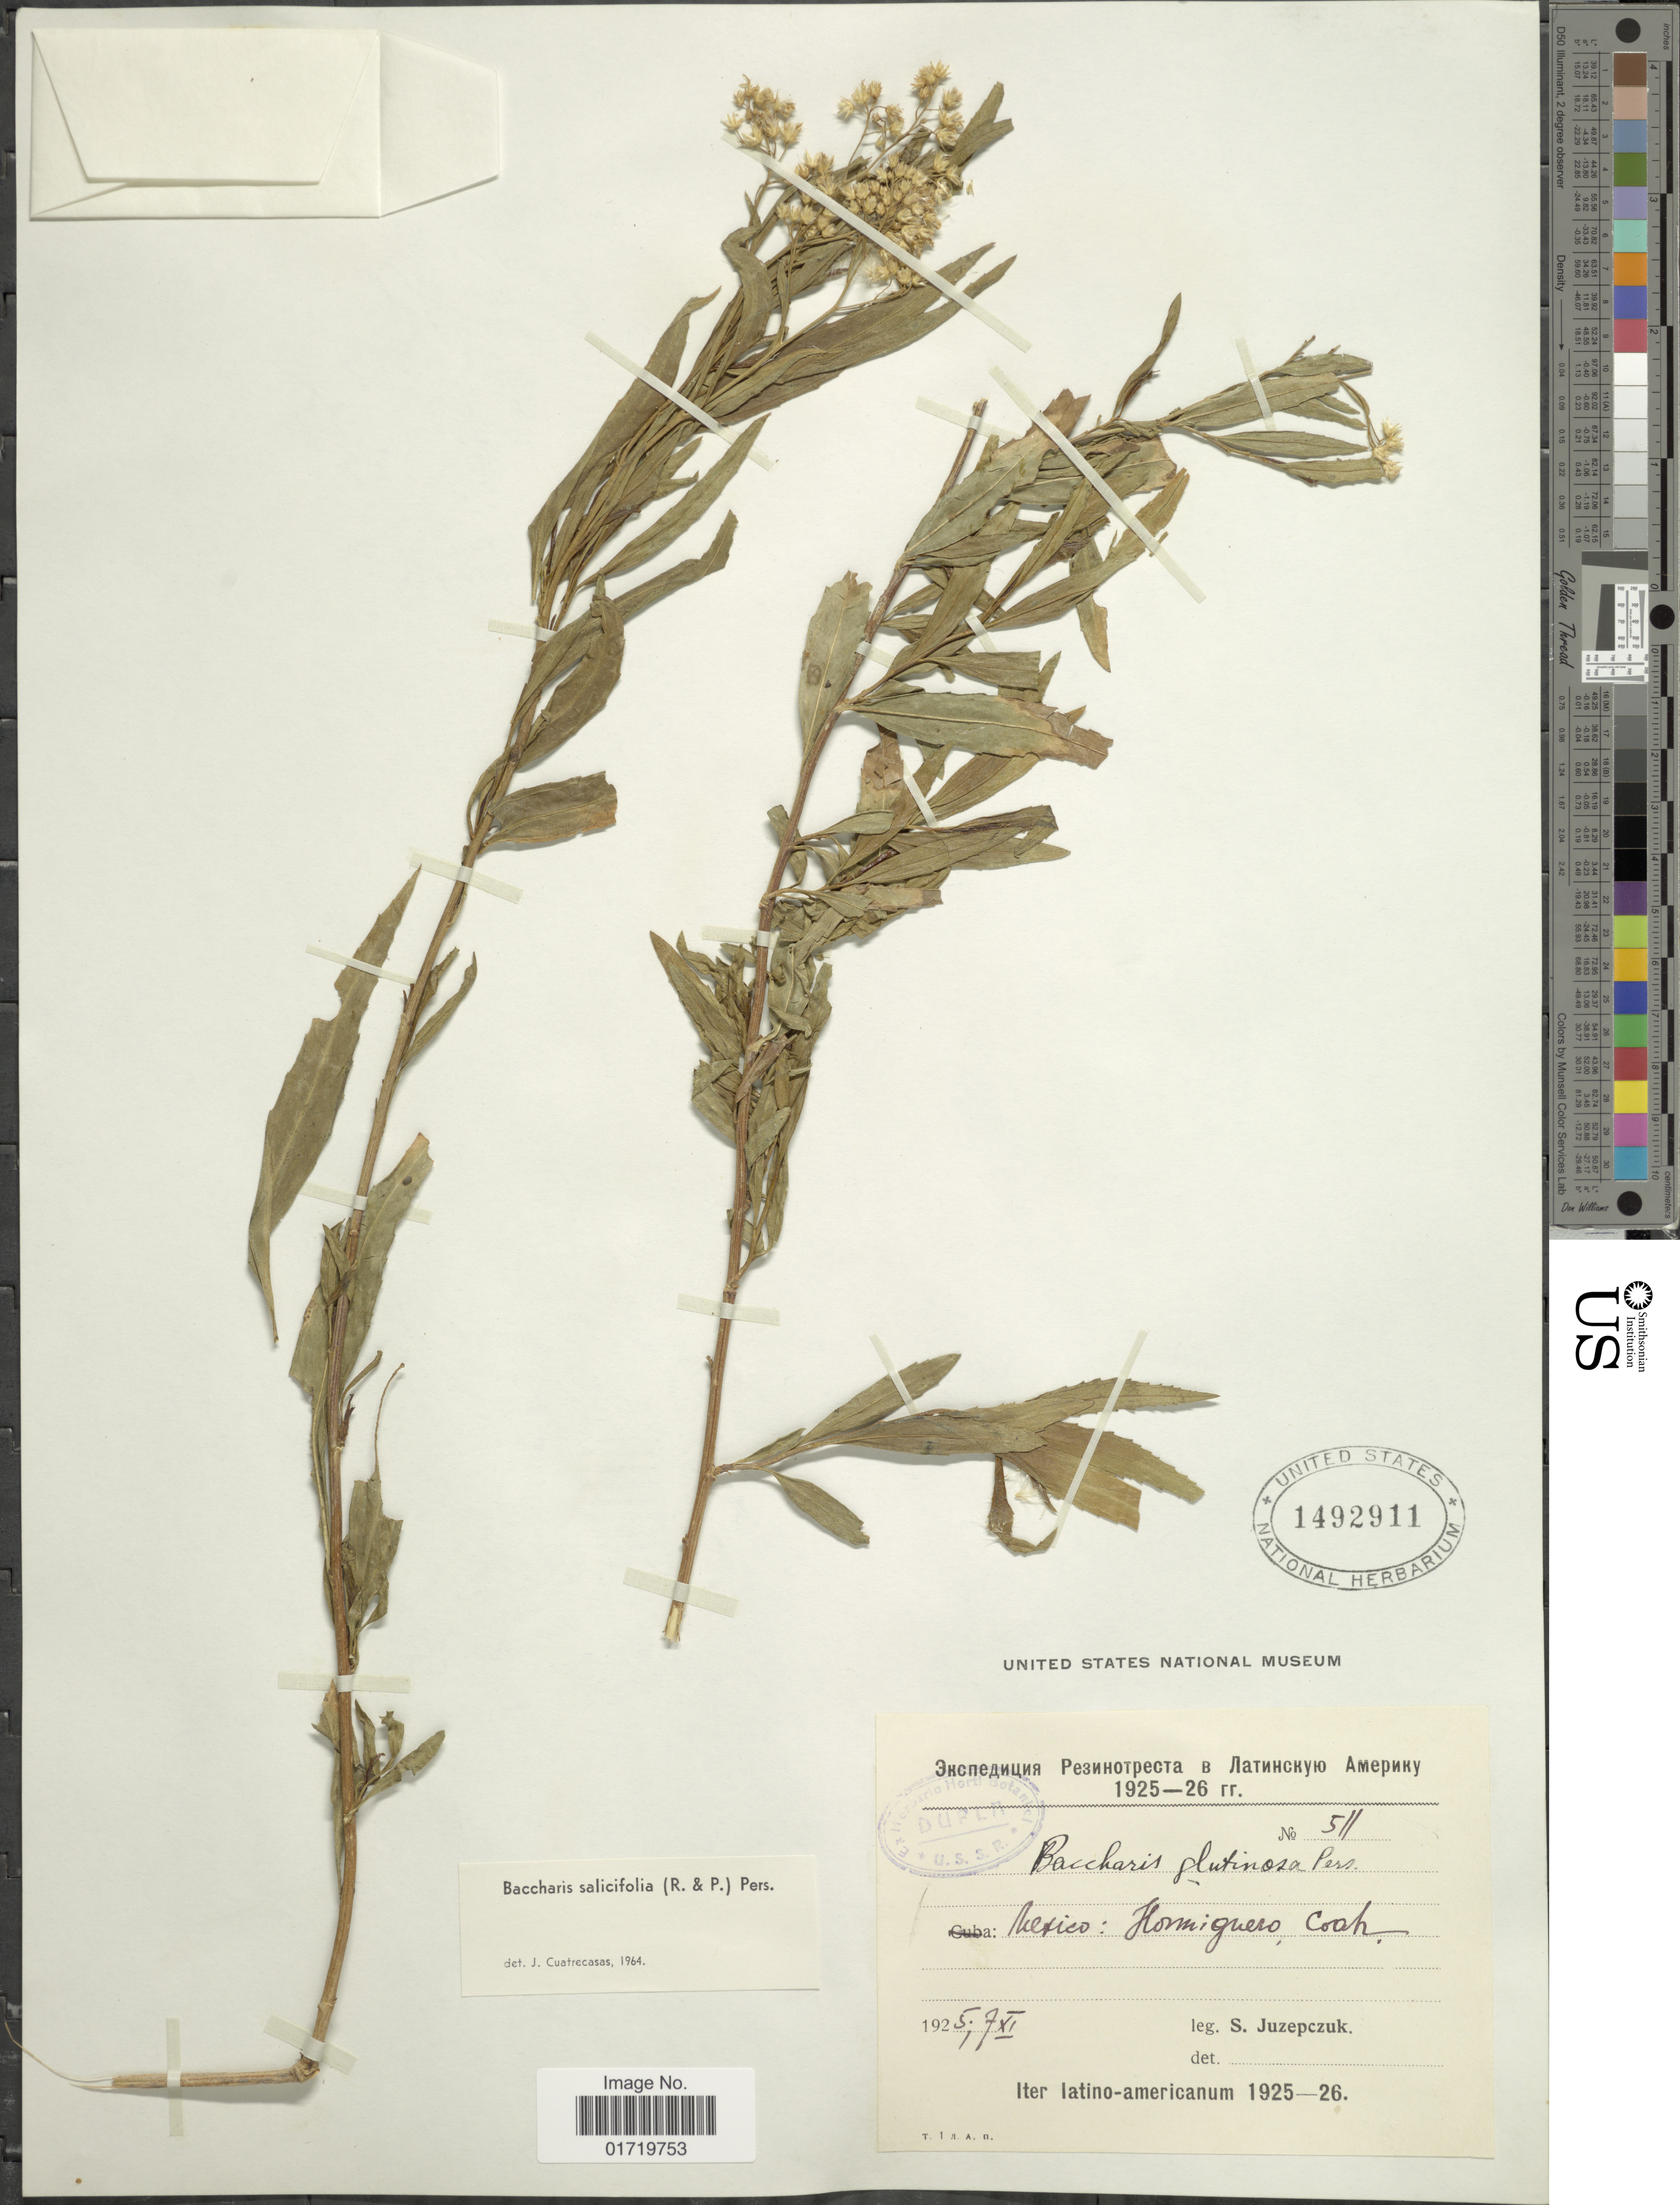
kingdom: Plantae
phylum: Tracheophyta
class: Magnoliopsida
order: Asterales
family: Asteraceae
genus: Baccharis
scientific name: Baccharis salicifolia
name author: (Ruiz & Pav.) Pers.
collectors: S. Juzepczak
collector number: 511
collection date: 1925-11-07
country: Mexico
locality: Hormiguero, Coah.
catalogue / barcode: US 1492911